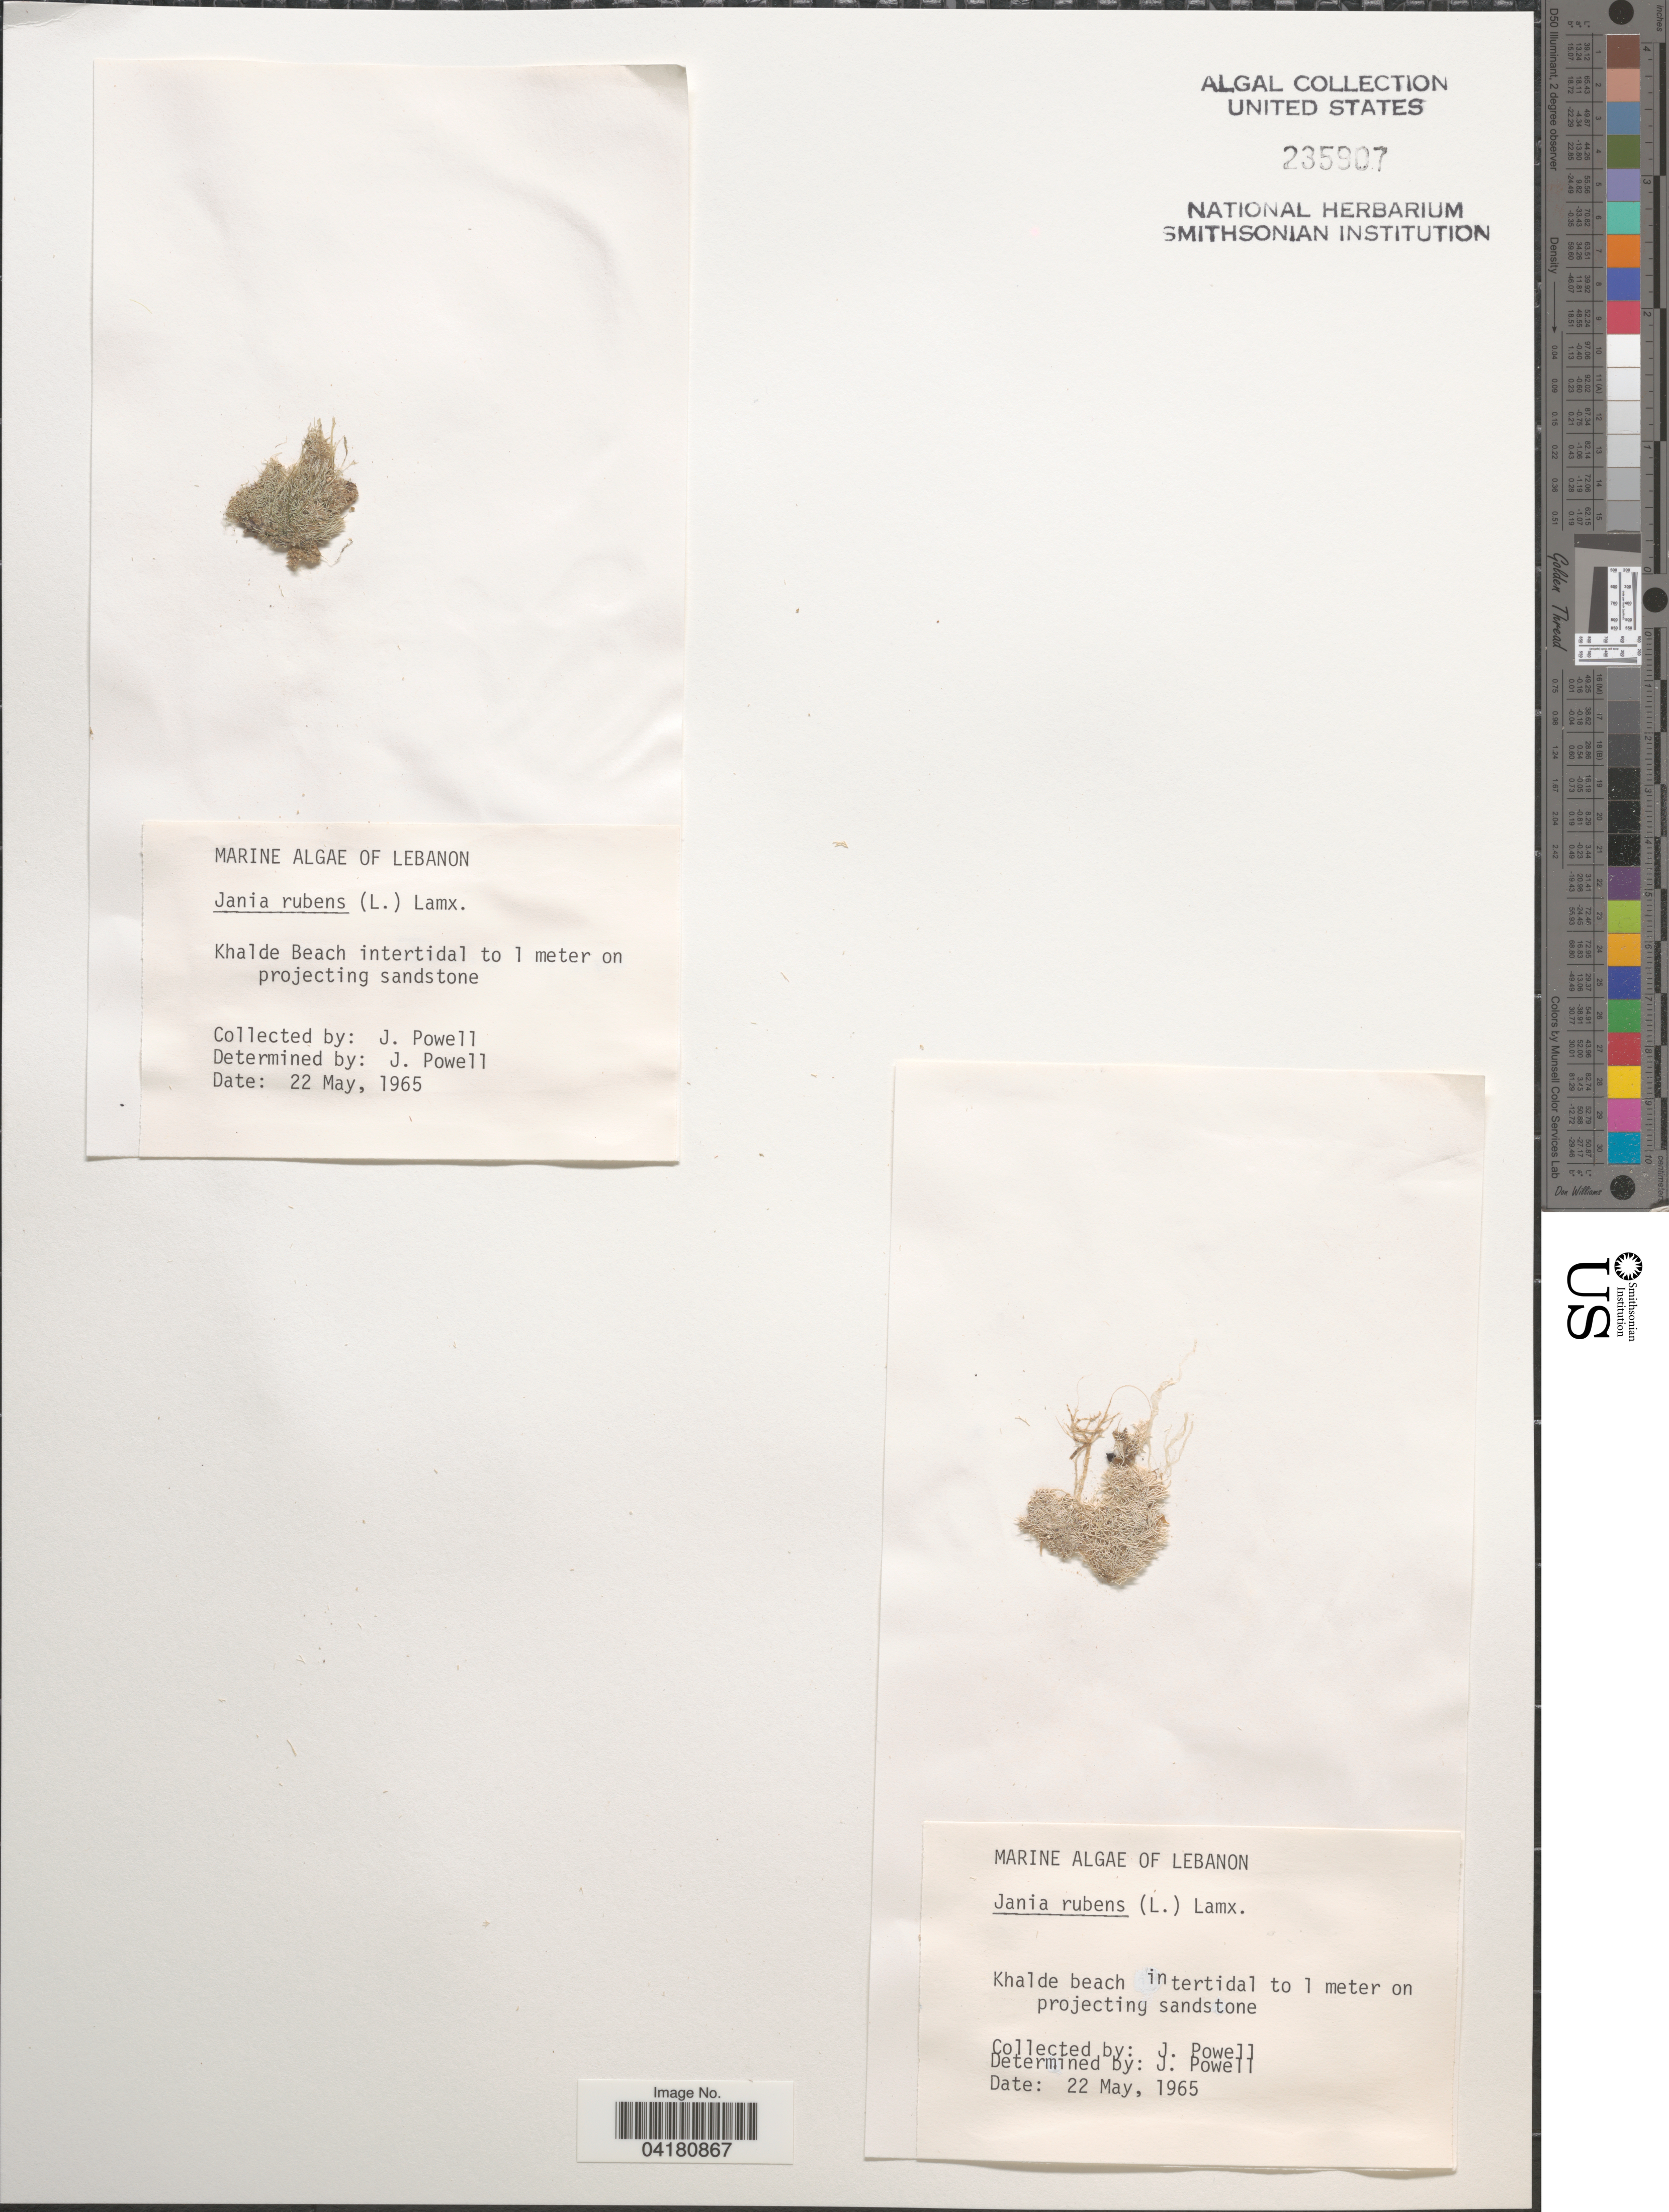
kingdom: Plantae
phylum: Rhodophyta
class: Florideophyceae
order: Corallinales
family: Corallinaceae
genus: Jania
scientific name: Jania rubens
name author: (L.) J.V.Lamouroux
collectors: J. Powell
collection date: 1965-05-22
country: Lebanon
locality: Khalde beach intertidal to 1 meter on projecting sandstone.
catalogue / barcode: US 235907